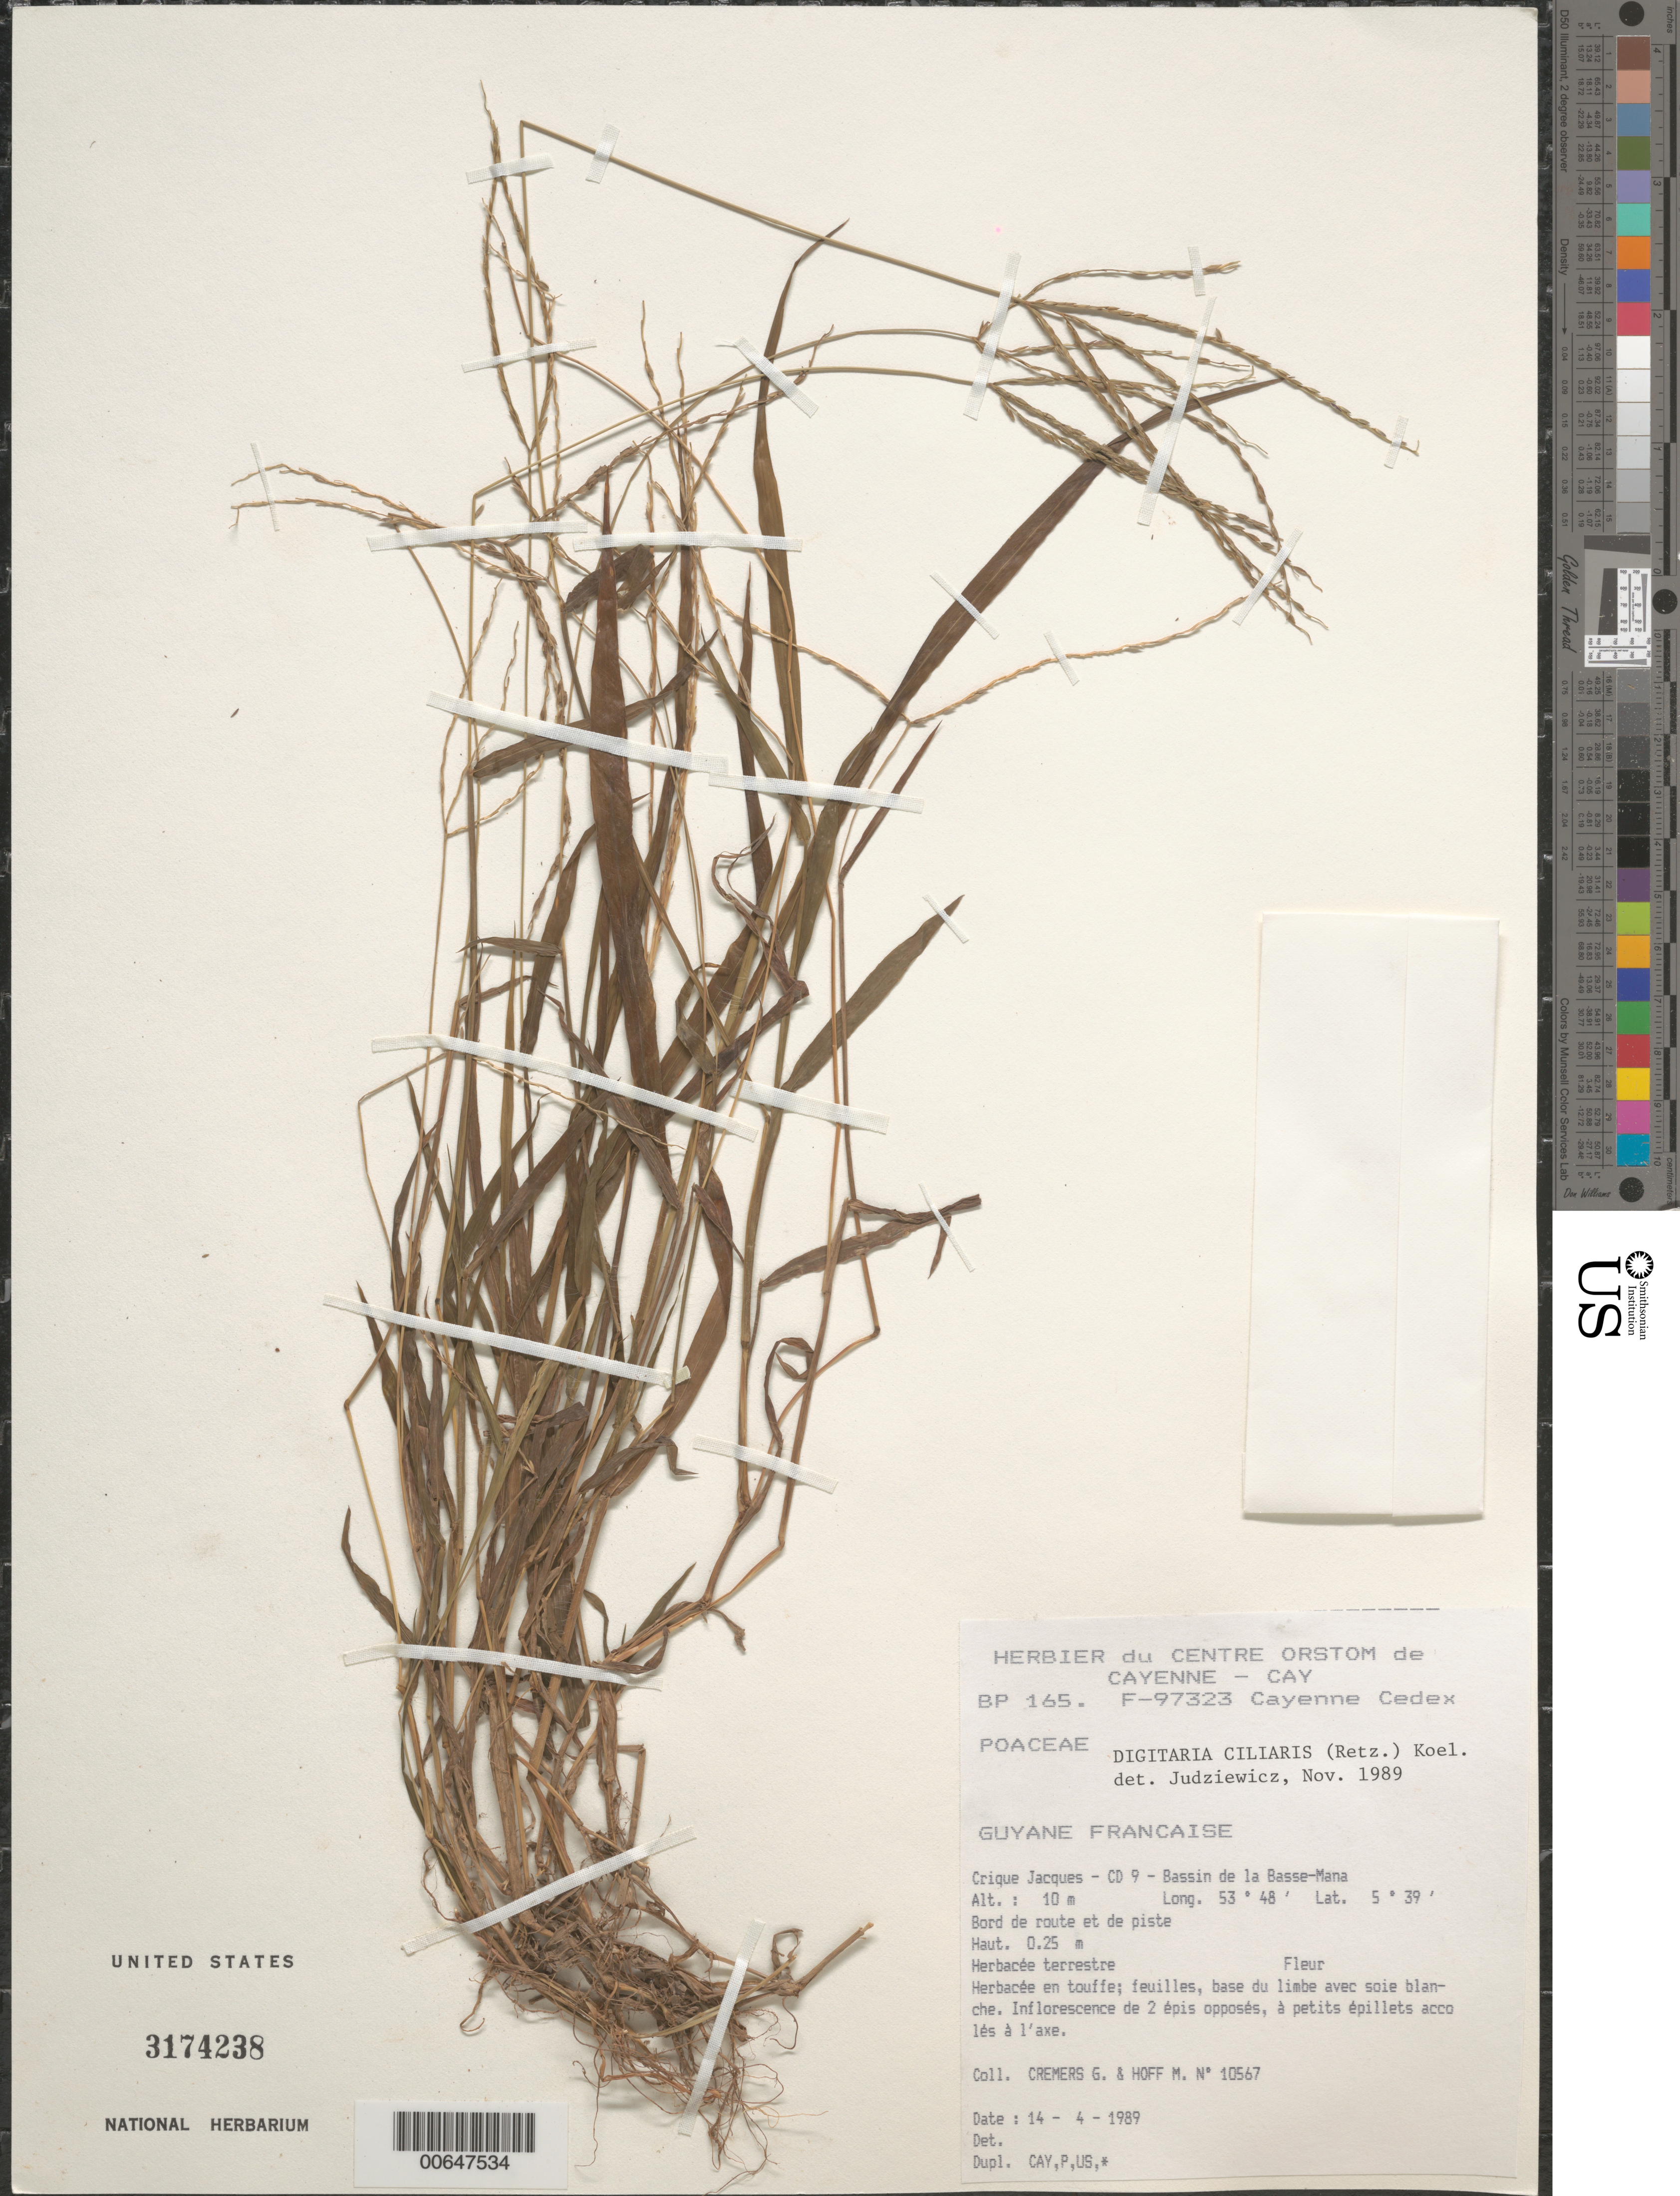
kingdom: Plantae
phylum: Tracheophyta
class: Liliopsida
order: Poales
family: Poaceae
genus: Digitaria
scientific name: Digitaria ciliaris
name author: (Retz.) Koeler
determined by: Judziewicz, E. J.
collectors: G. Cremers & M. Hoff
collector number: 10567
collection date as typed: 14-Apr-89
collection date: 1989-04-14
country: French Guiana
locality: Crique Jacques, CD 9, Bassin de la Basse-Mana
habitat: Along road and trail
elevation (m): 10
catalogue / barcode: US 3174238